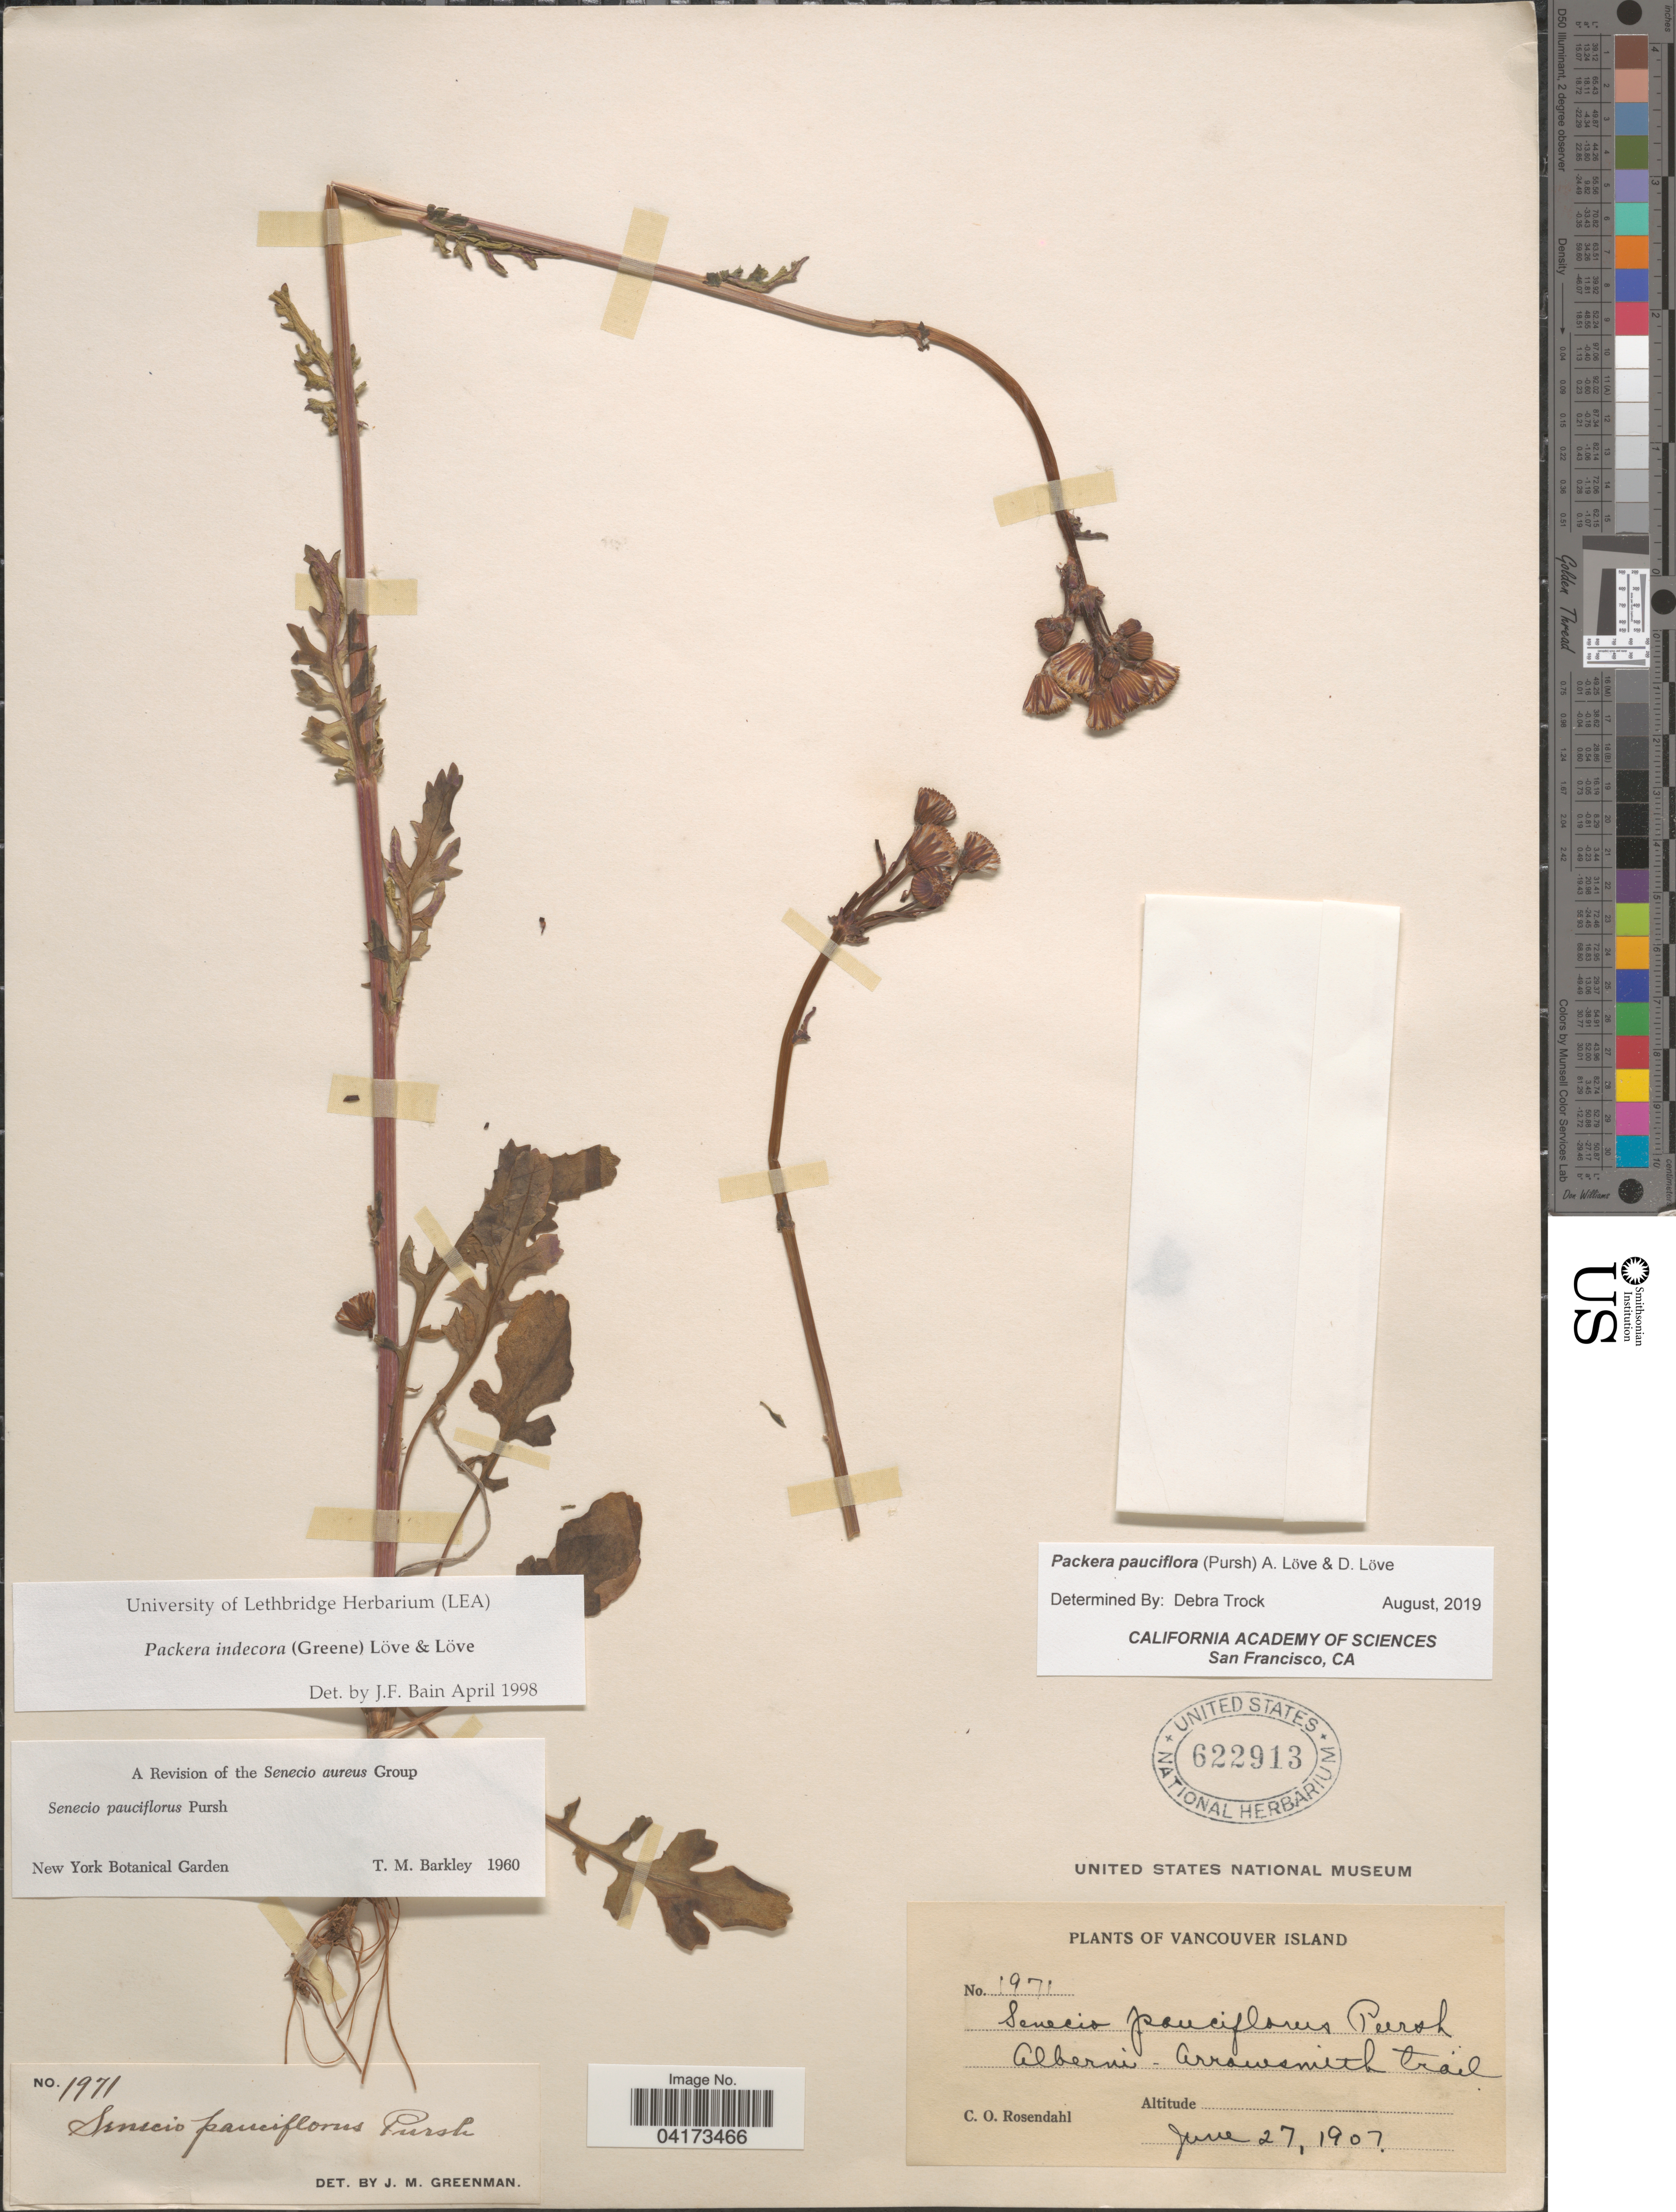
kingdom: Plantae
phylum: Tracheophyta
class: Magnoliopsida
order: Asterales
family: Asteraceae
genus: Packera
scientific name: Packera pauciflora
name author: (Pursh) W.A. Weber & Á. Löve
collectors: C. O. Rosendahl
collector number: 1971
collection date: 1907-06-27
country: Canada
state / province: British Columbia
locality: Vancouver Island. Alberni - Arrowsmith trail.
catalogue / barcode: US 622913